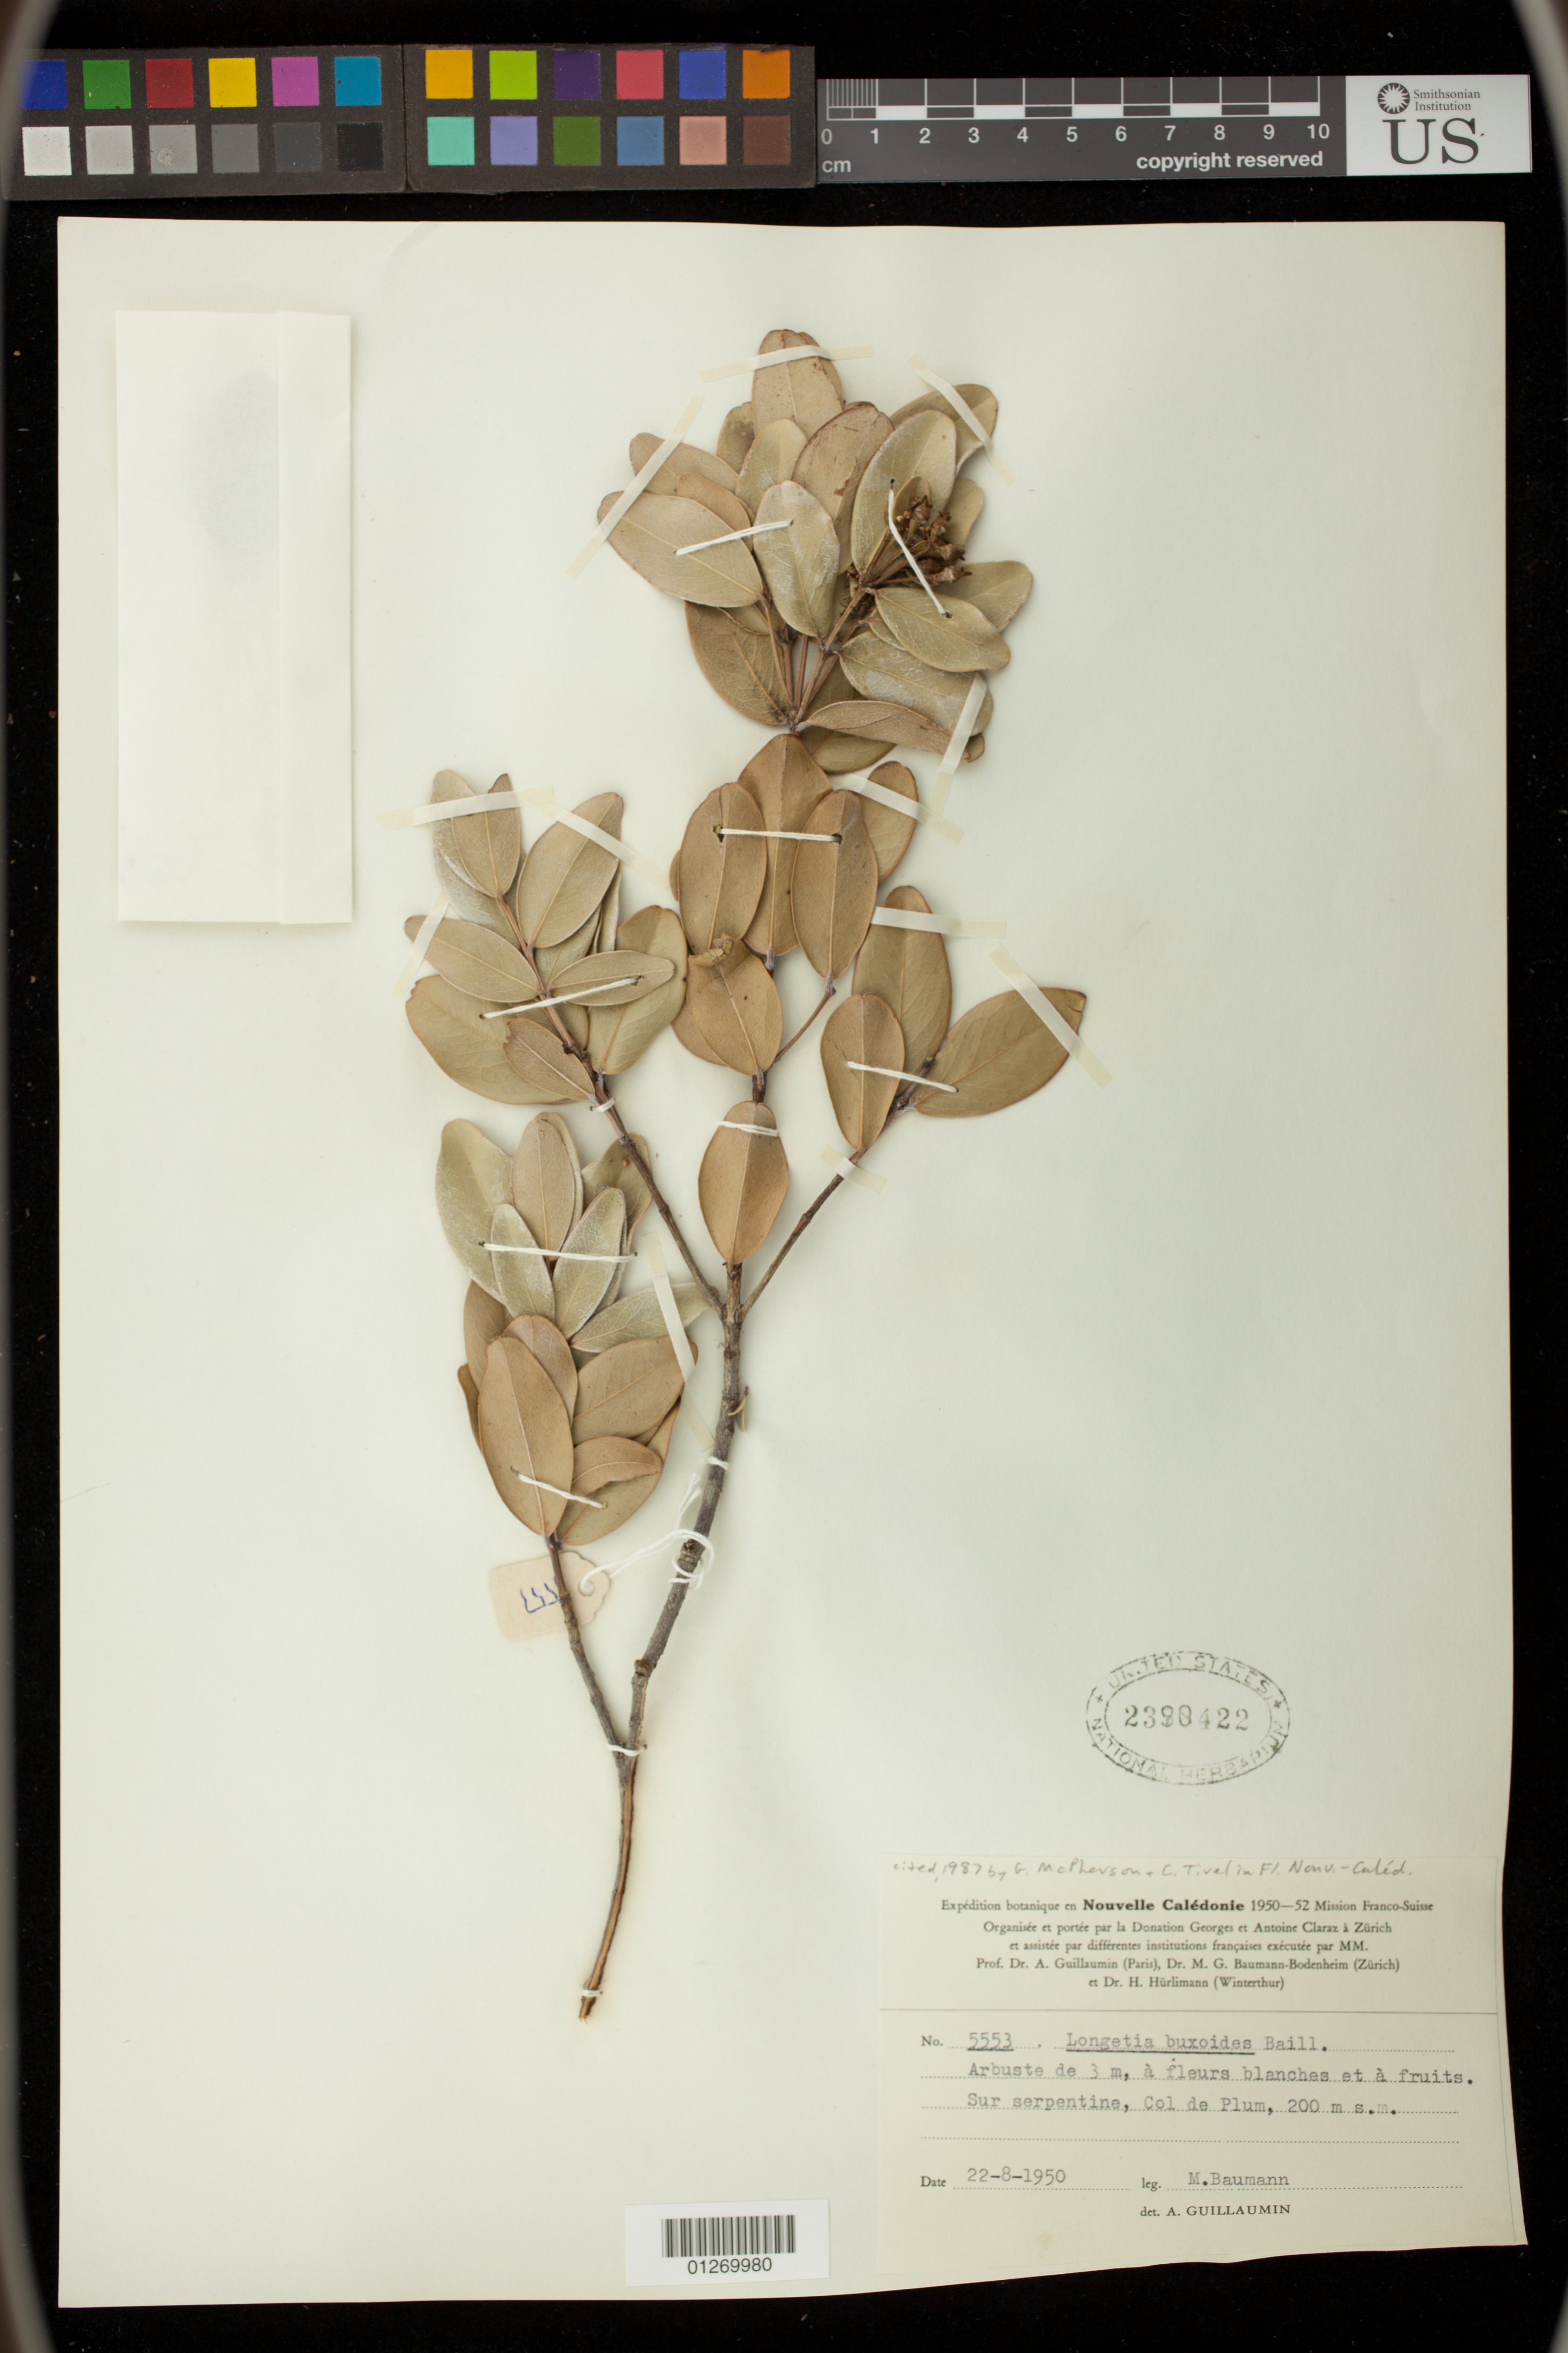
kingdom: Plantae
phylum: Tracheophyta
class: Magnoliopsida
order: Malpighiales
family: Picrodendraceae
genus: Longetia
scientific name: Longetia buxoides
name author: Baill.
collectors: M. G. Baumann-Bodenheim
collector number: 5553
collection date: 1950-08-22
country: New Caledonia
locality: Col de Plum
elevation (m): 200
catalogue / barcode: US 2390422